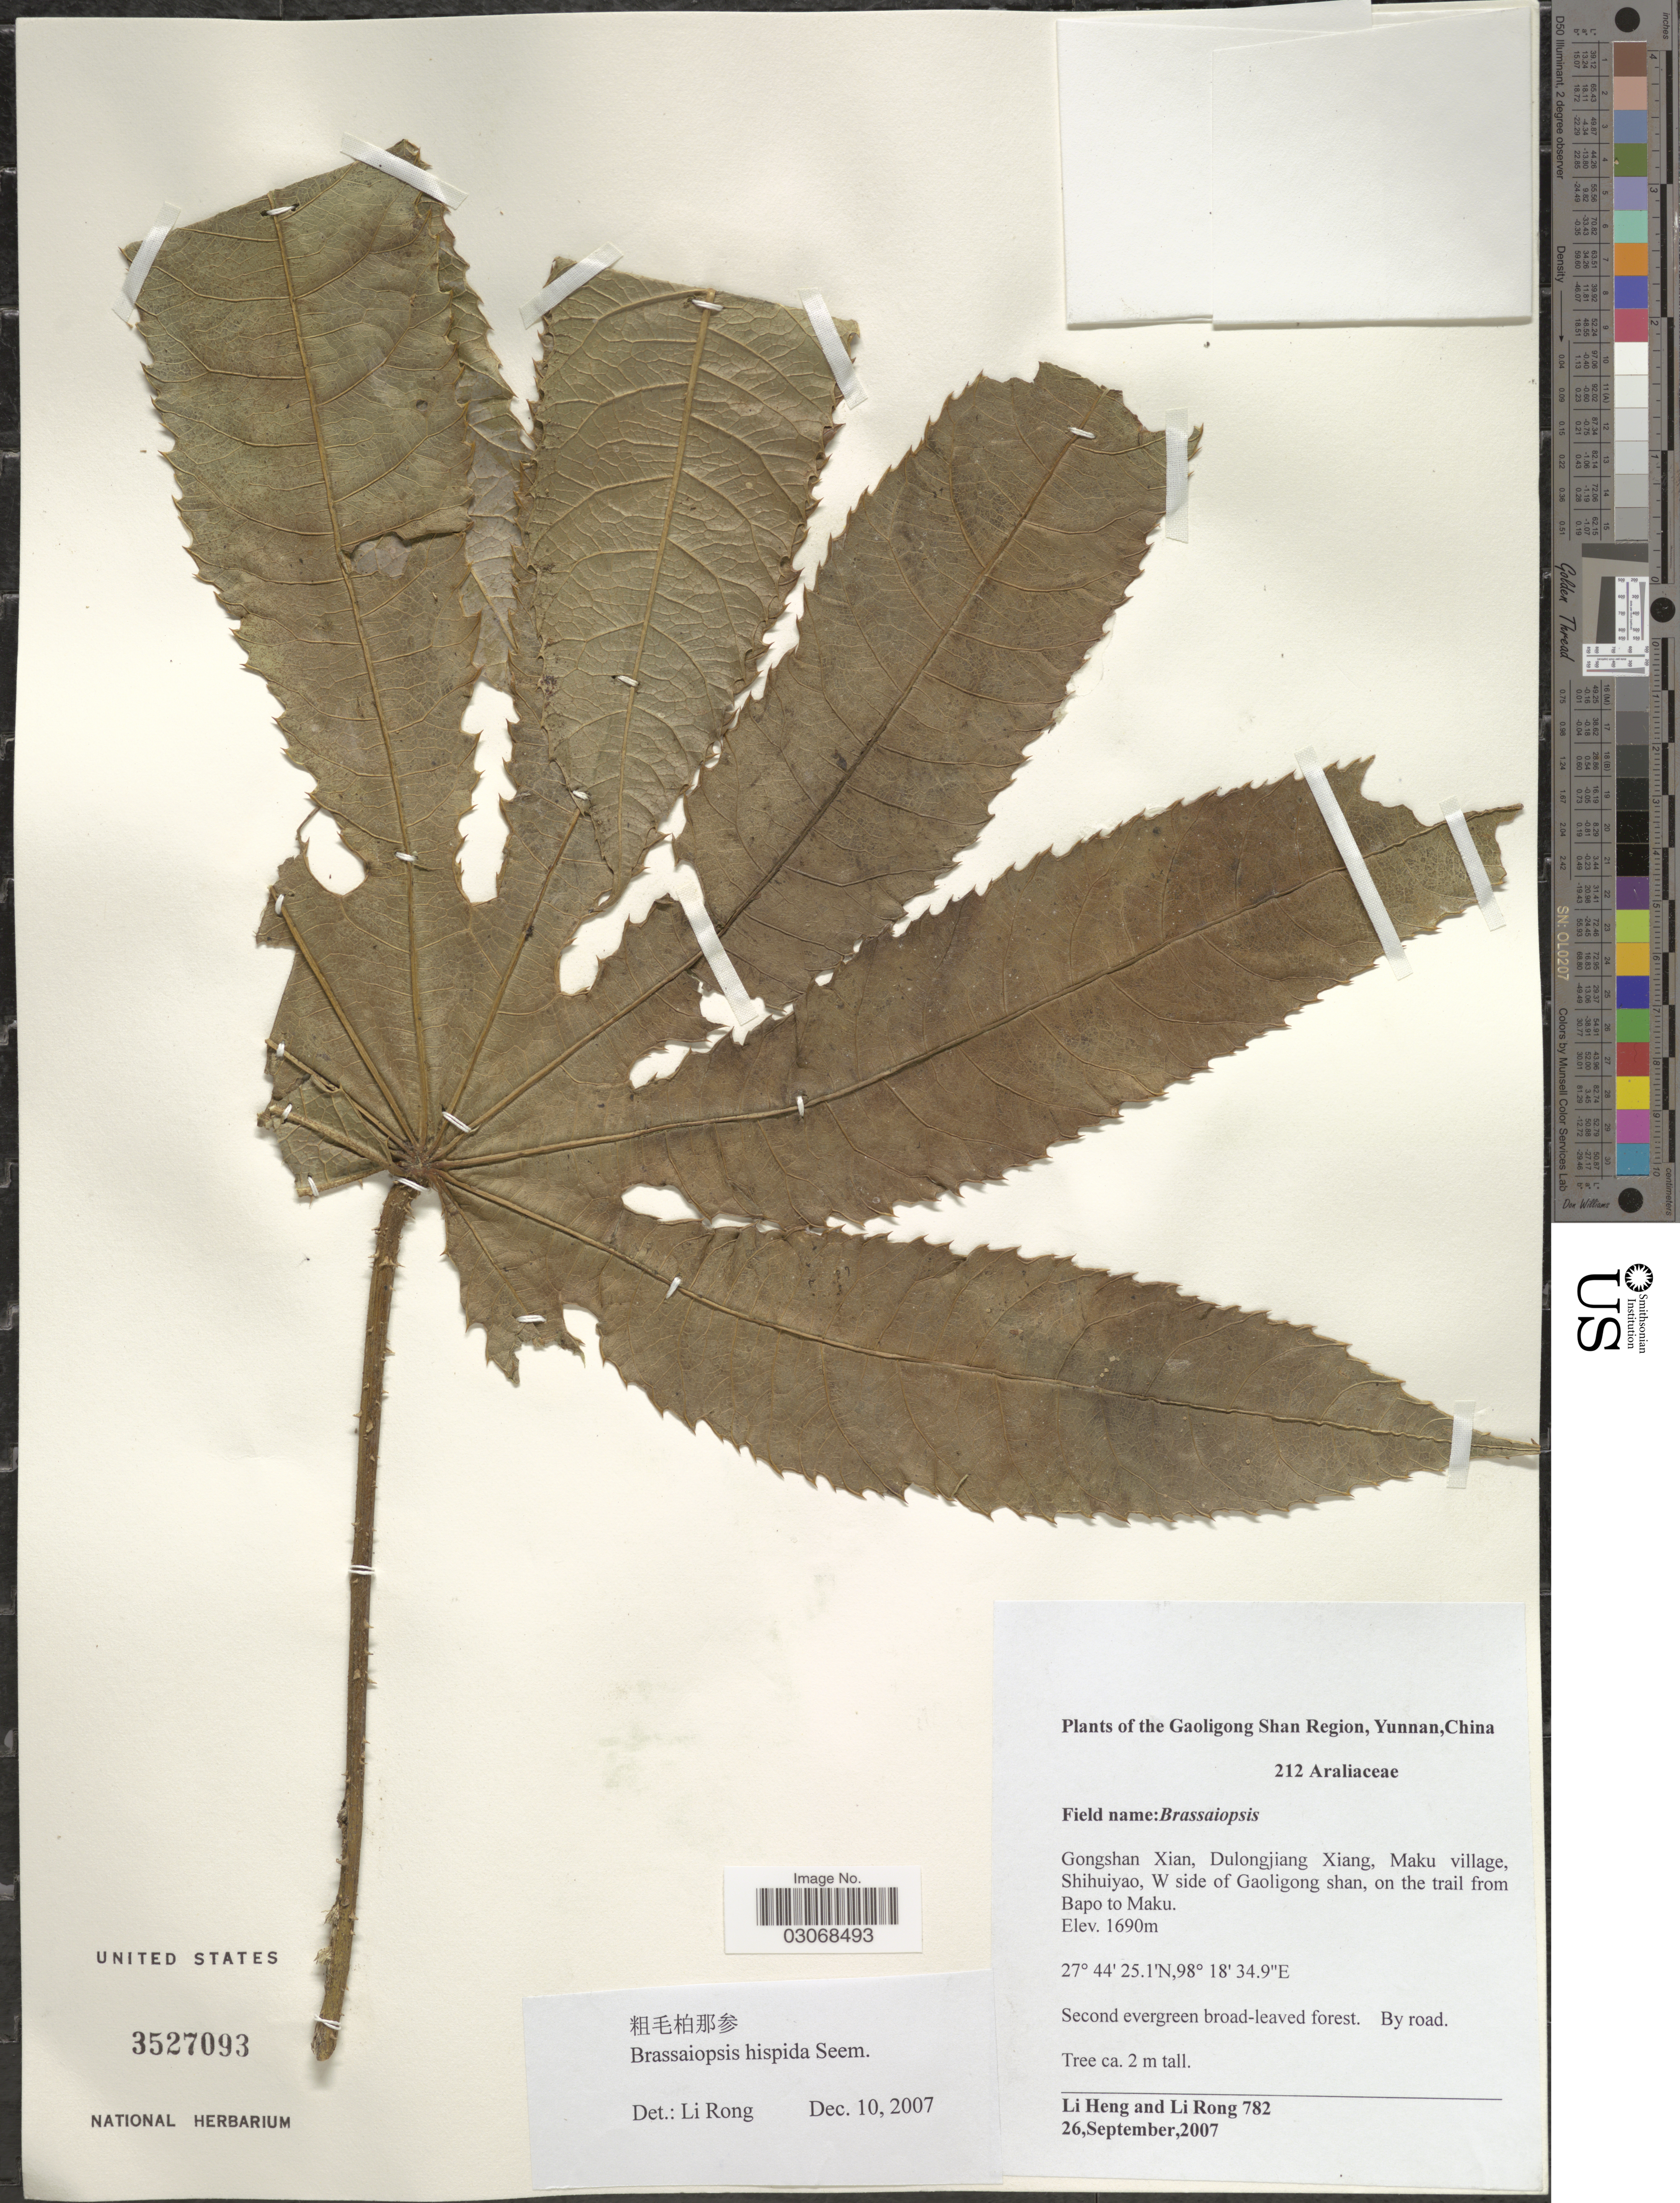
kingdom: Plantae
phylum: Tracheophyta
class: Magnoliopsida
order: Apiales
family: Araliaceae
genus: Brassaiopsis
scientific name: Brassaiopsis hispida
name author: Seem.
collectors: H. Li & R. Li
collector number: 782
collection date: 2007-09-26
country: China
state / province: Yunnan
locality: The Gaoligong Shan Region, Gongshan Xian, Dulonggjiang Xiang, Maku village, Shihuiyao, W side of Gaoligong shan, on the trail from Bapo to Maku.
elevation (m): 1690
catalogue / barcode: US 3527093